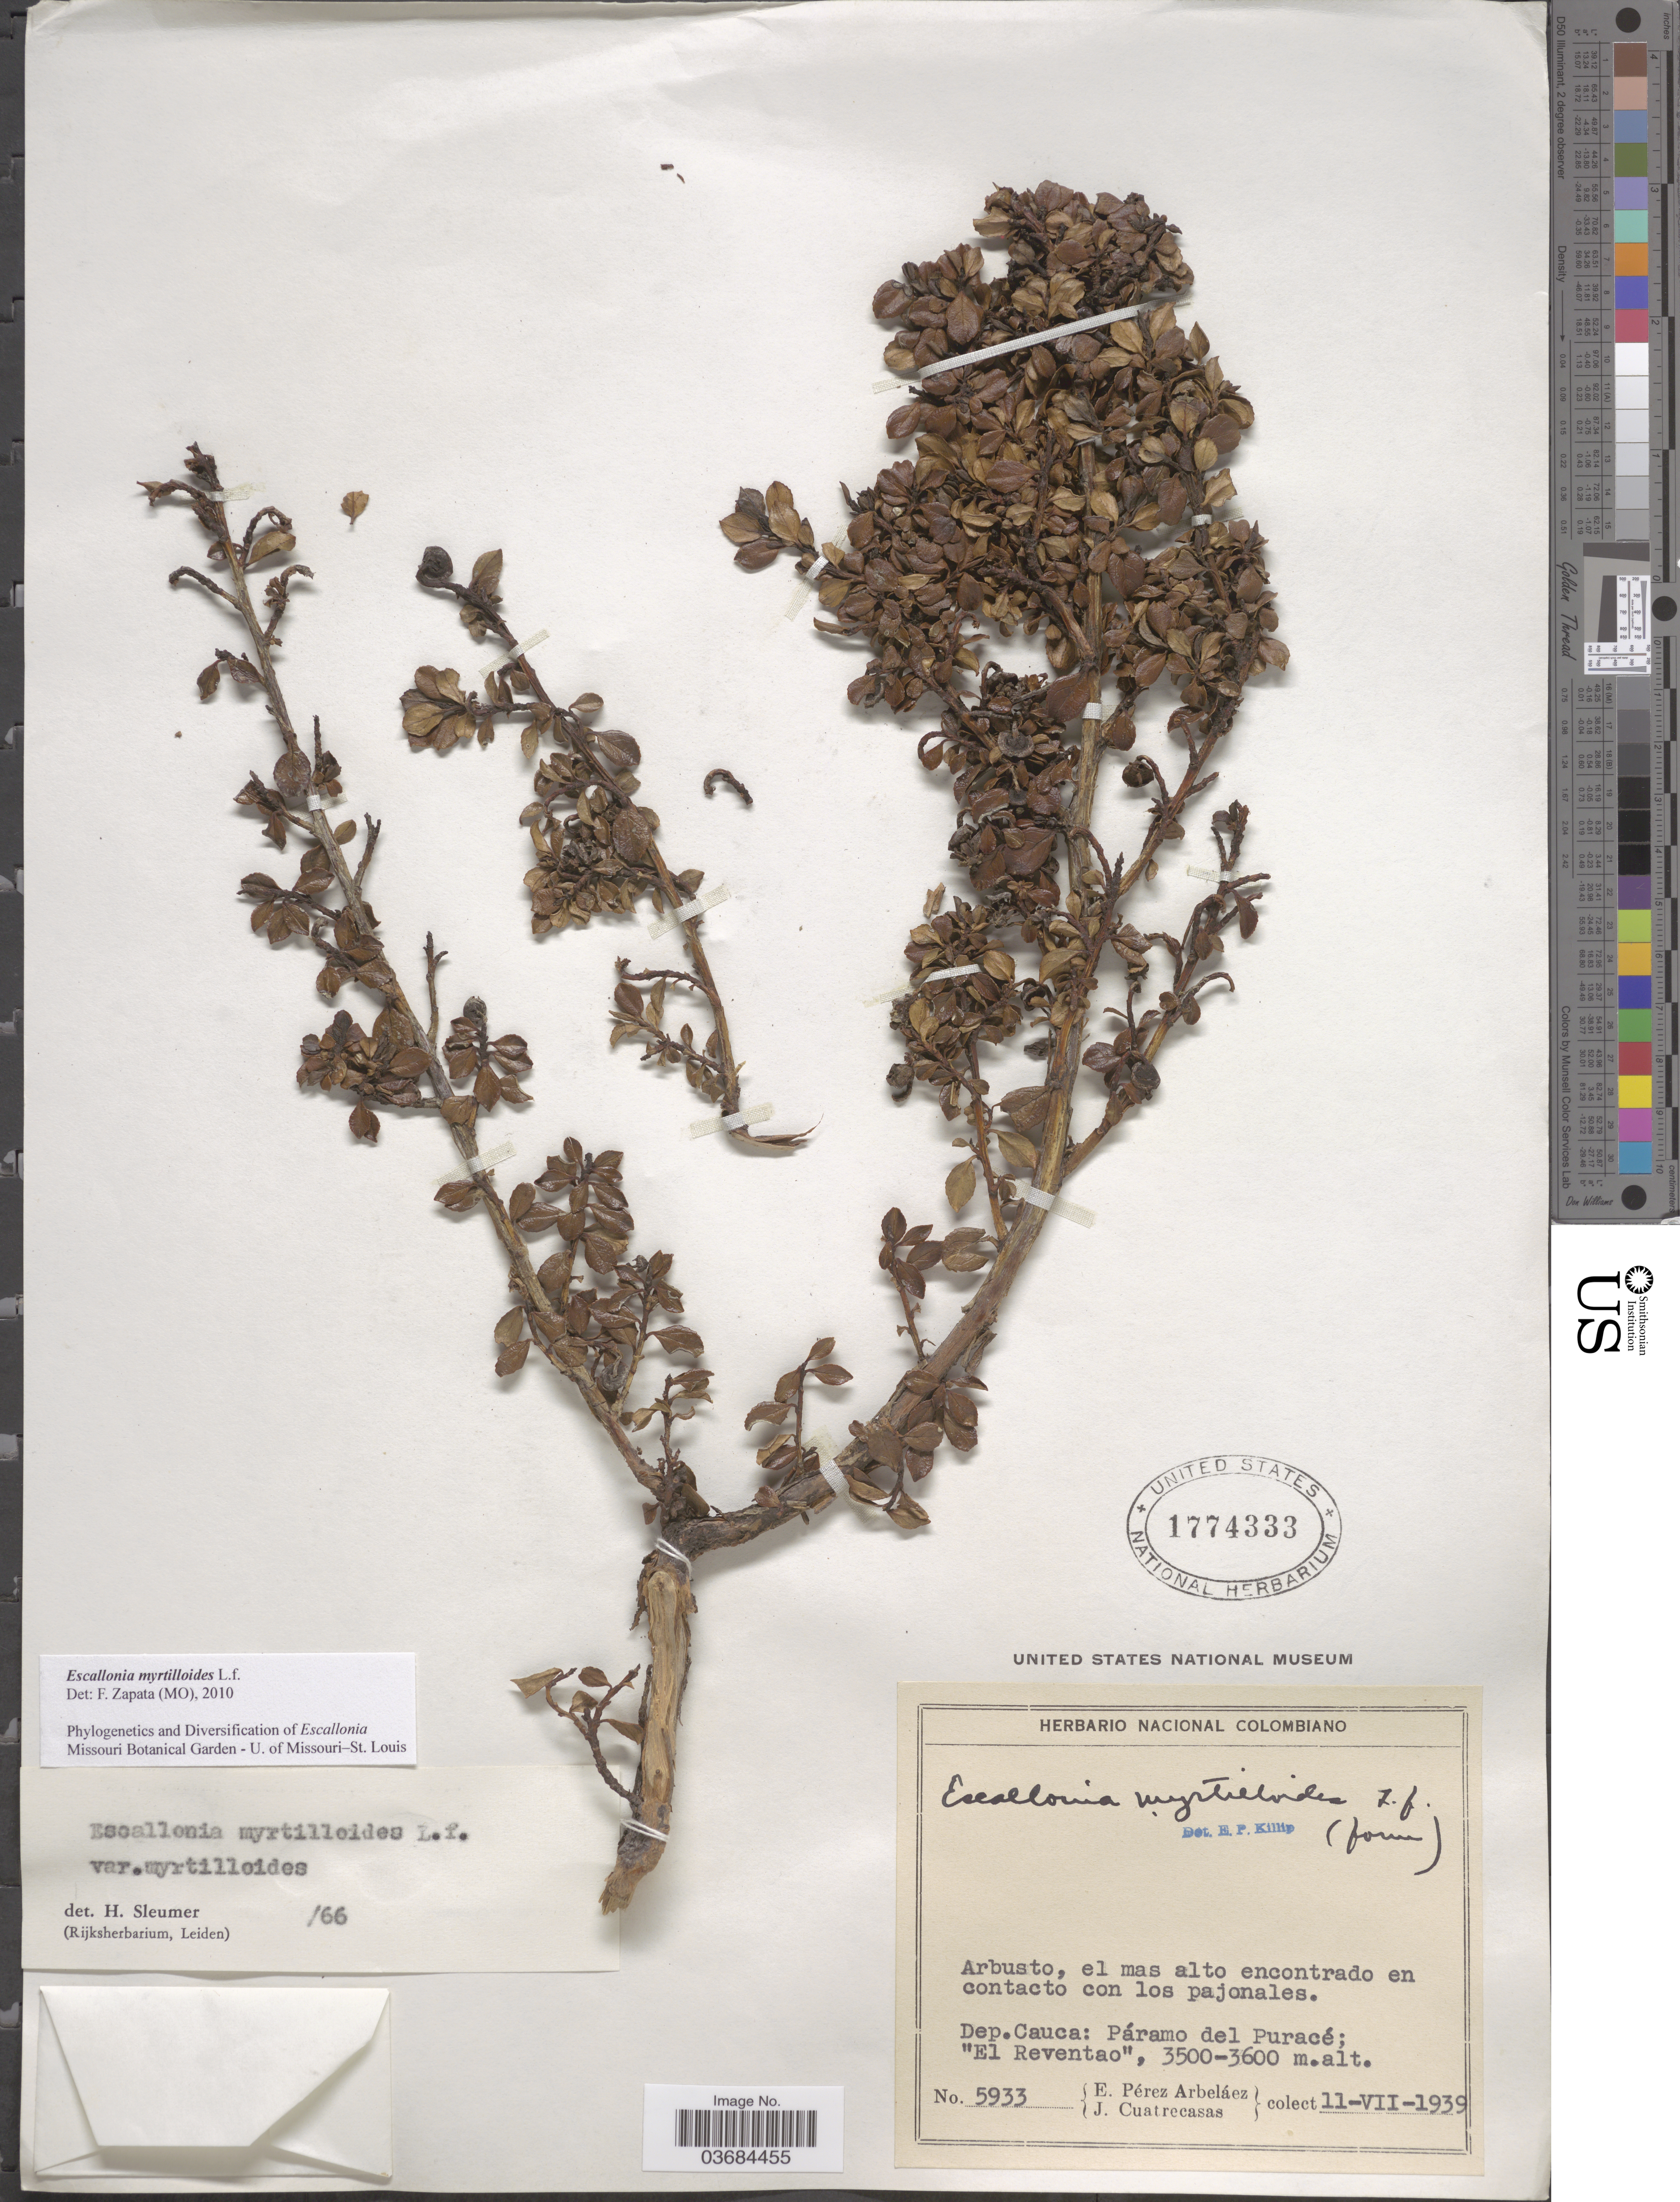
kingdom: Plantae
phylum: Tracheophyta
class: Magnoliopsida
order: Escalloniales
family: Escalloniaceae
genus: Escallonia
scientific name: Escallonia myrtilloides var. myrtilloides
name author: L. f.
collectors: E. Pérez Arbeláez & J. Cuatrecasas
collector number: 5933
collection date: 1939-07-11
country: Colombia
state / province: Cauca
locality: Dep. Cauca: Páramo del Puracé; "El Reventao".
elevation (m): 3500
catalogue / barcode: US 1774333